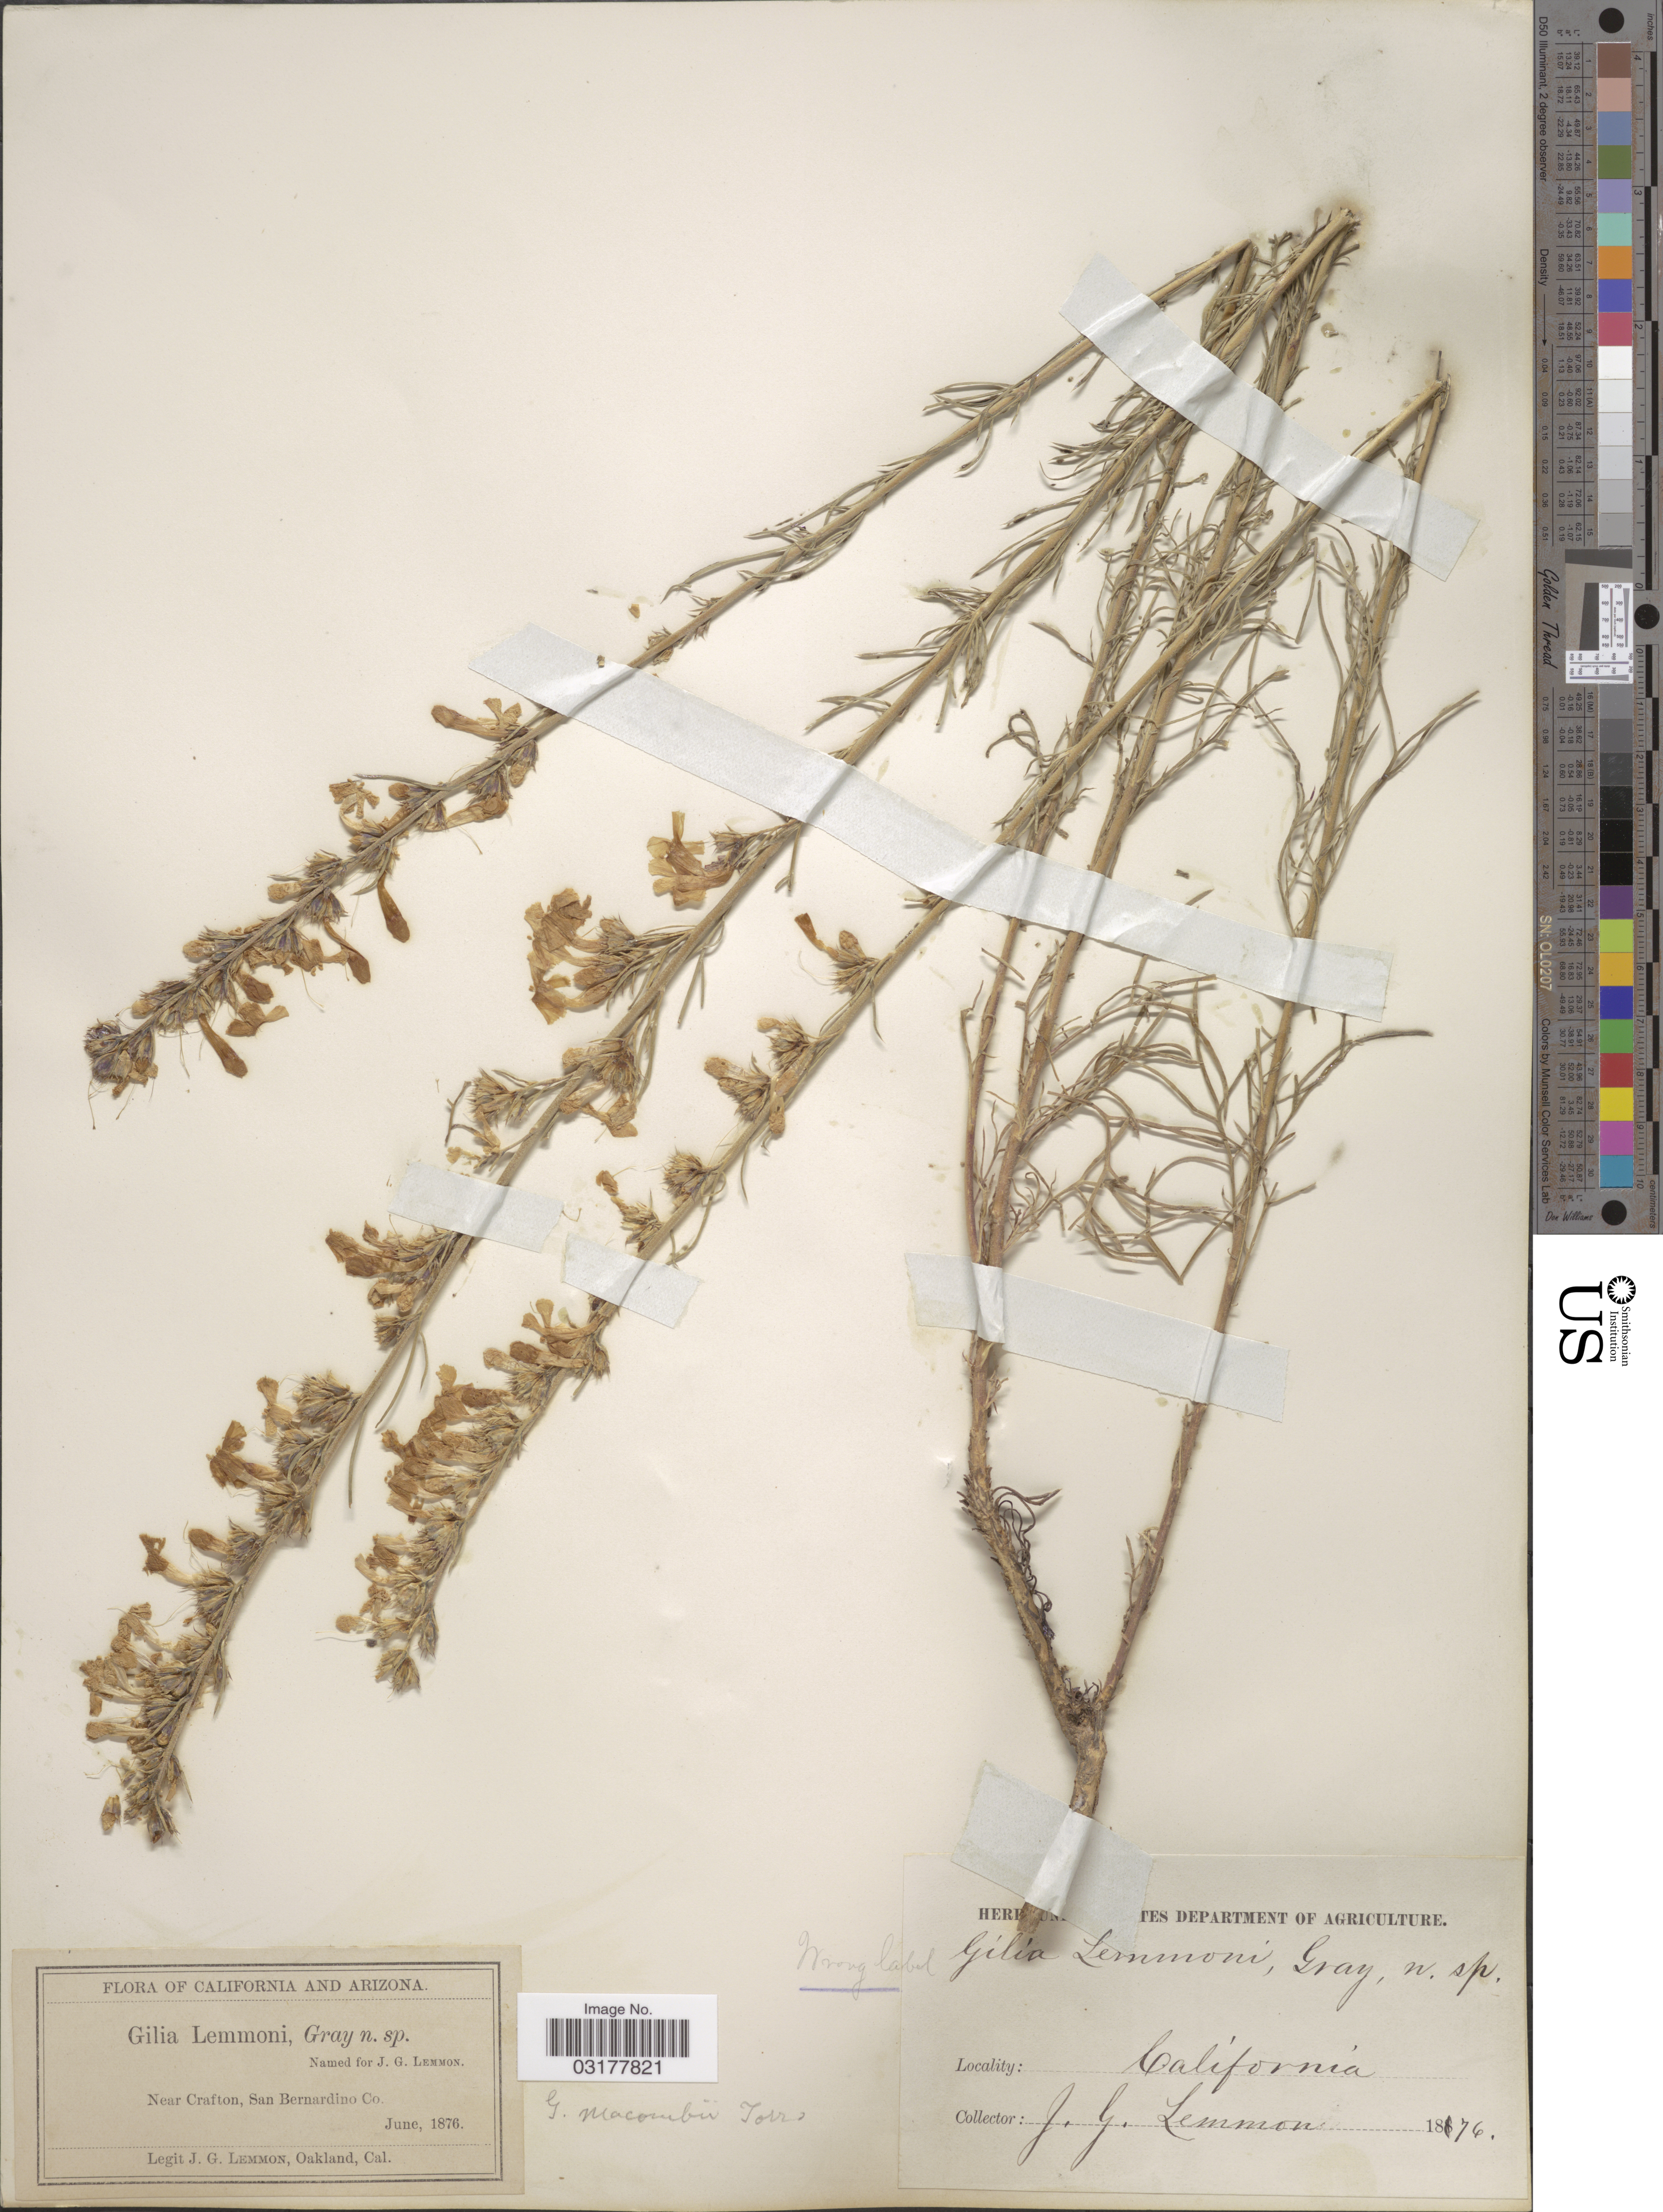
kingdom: Plantae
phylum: Tracheophyta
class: Magnoliopsida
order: Ericales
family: Polemoniaceae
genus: Leptosiphon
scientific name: Leptosiphon lemmonii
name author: (A. Gray) J.M. Porter & L.A. Johnson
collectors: J. Lemmon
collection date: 1876-06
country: United States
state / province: California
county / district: San Bernardino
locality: Near Crafton, San Bernardino Co.